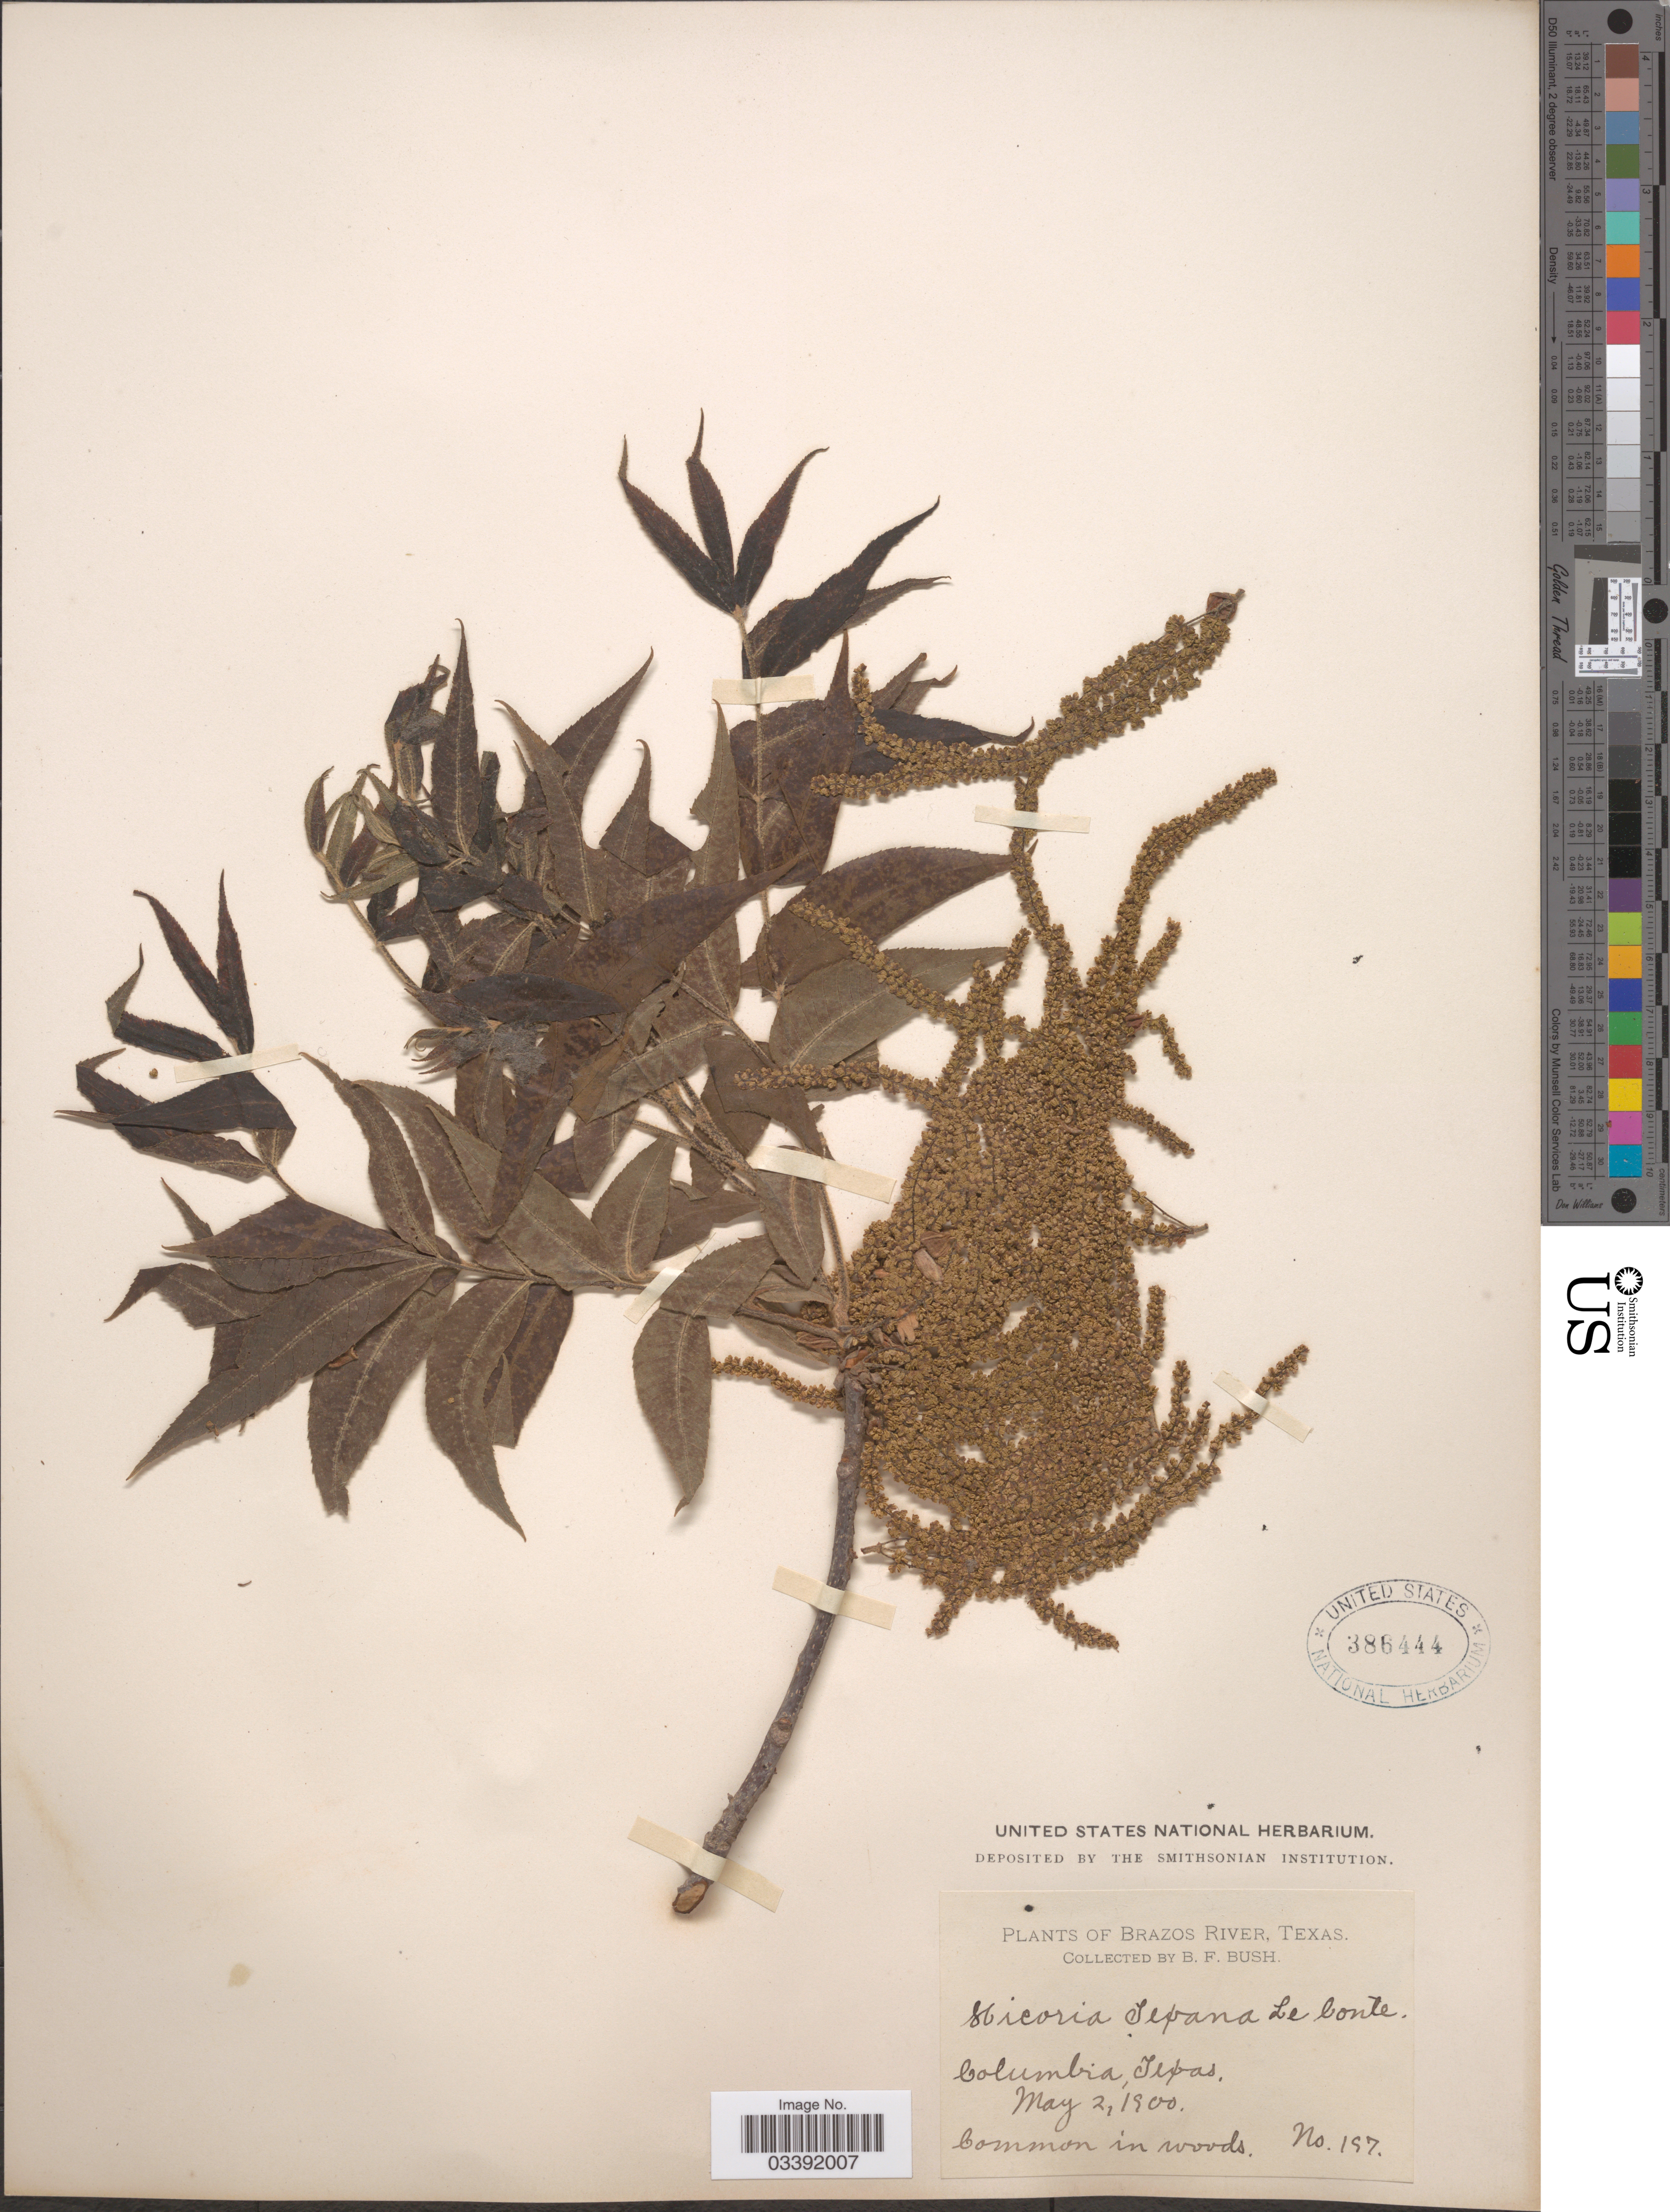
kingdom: Plantae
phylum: Tracheophyta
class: Magnoliopsida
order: Fagales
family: Juglandaceae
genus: Carya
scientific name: Carya x lecontei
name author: Little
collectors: B. F. Bush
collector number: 197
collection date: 1900-05-02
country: United States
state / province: Texas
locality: Brazos River. Columbia.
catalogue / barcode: US 386444